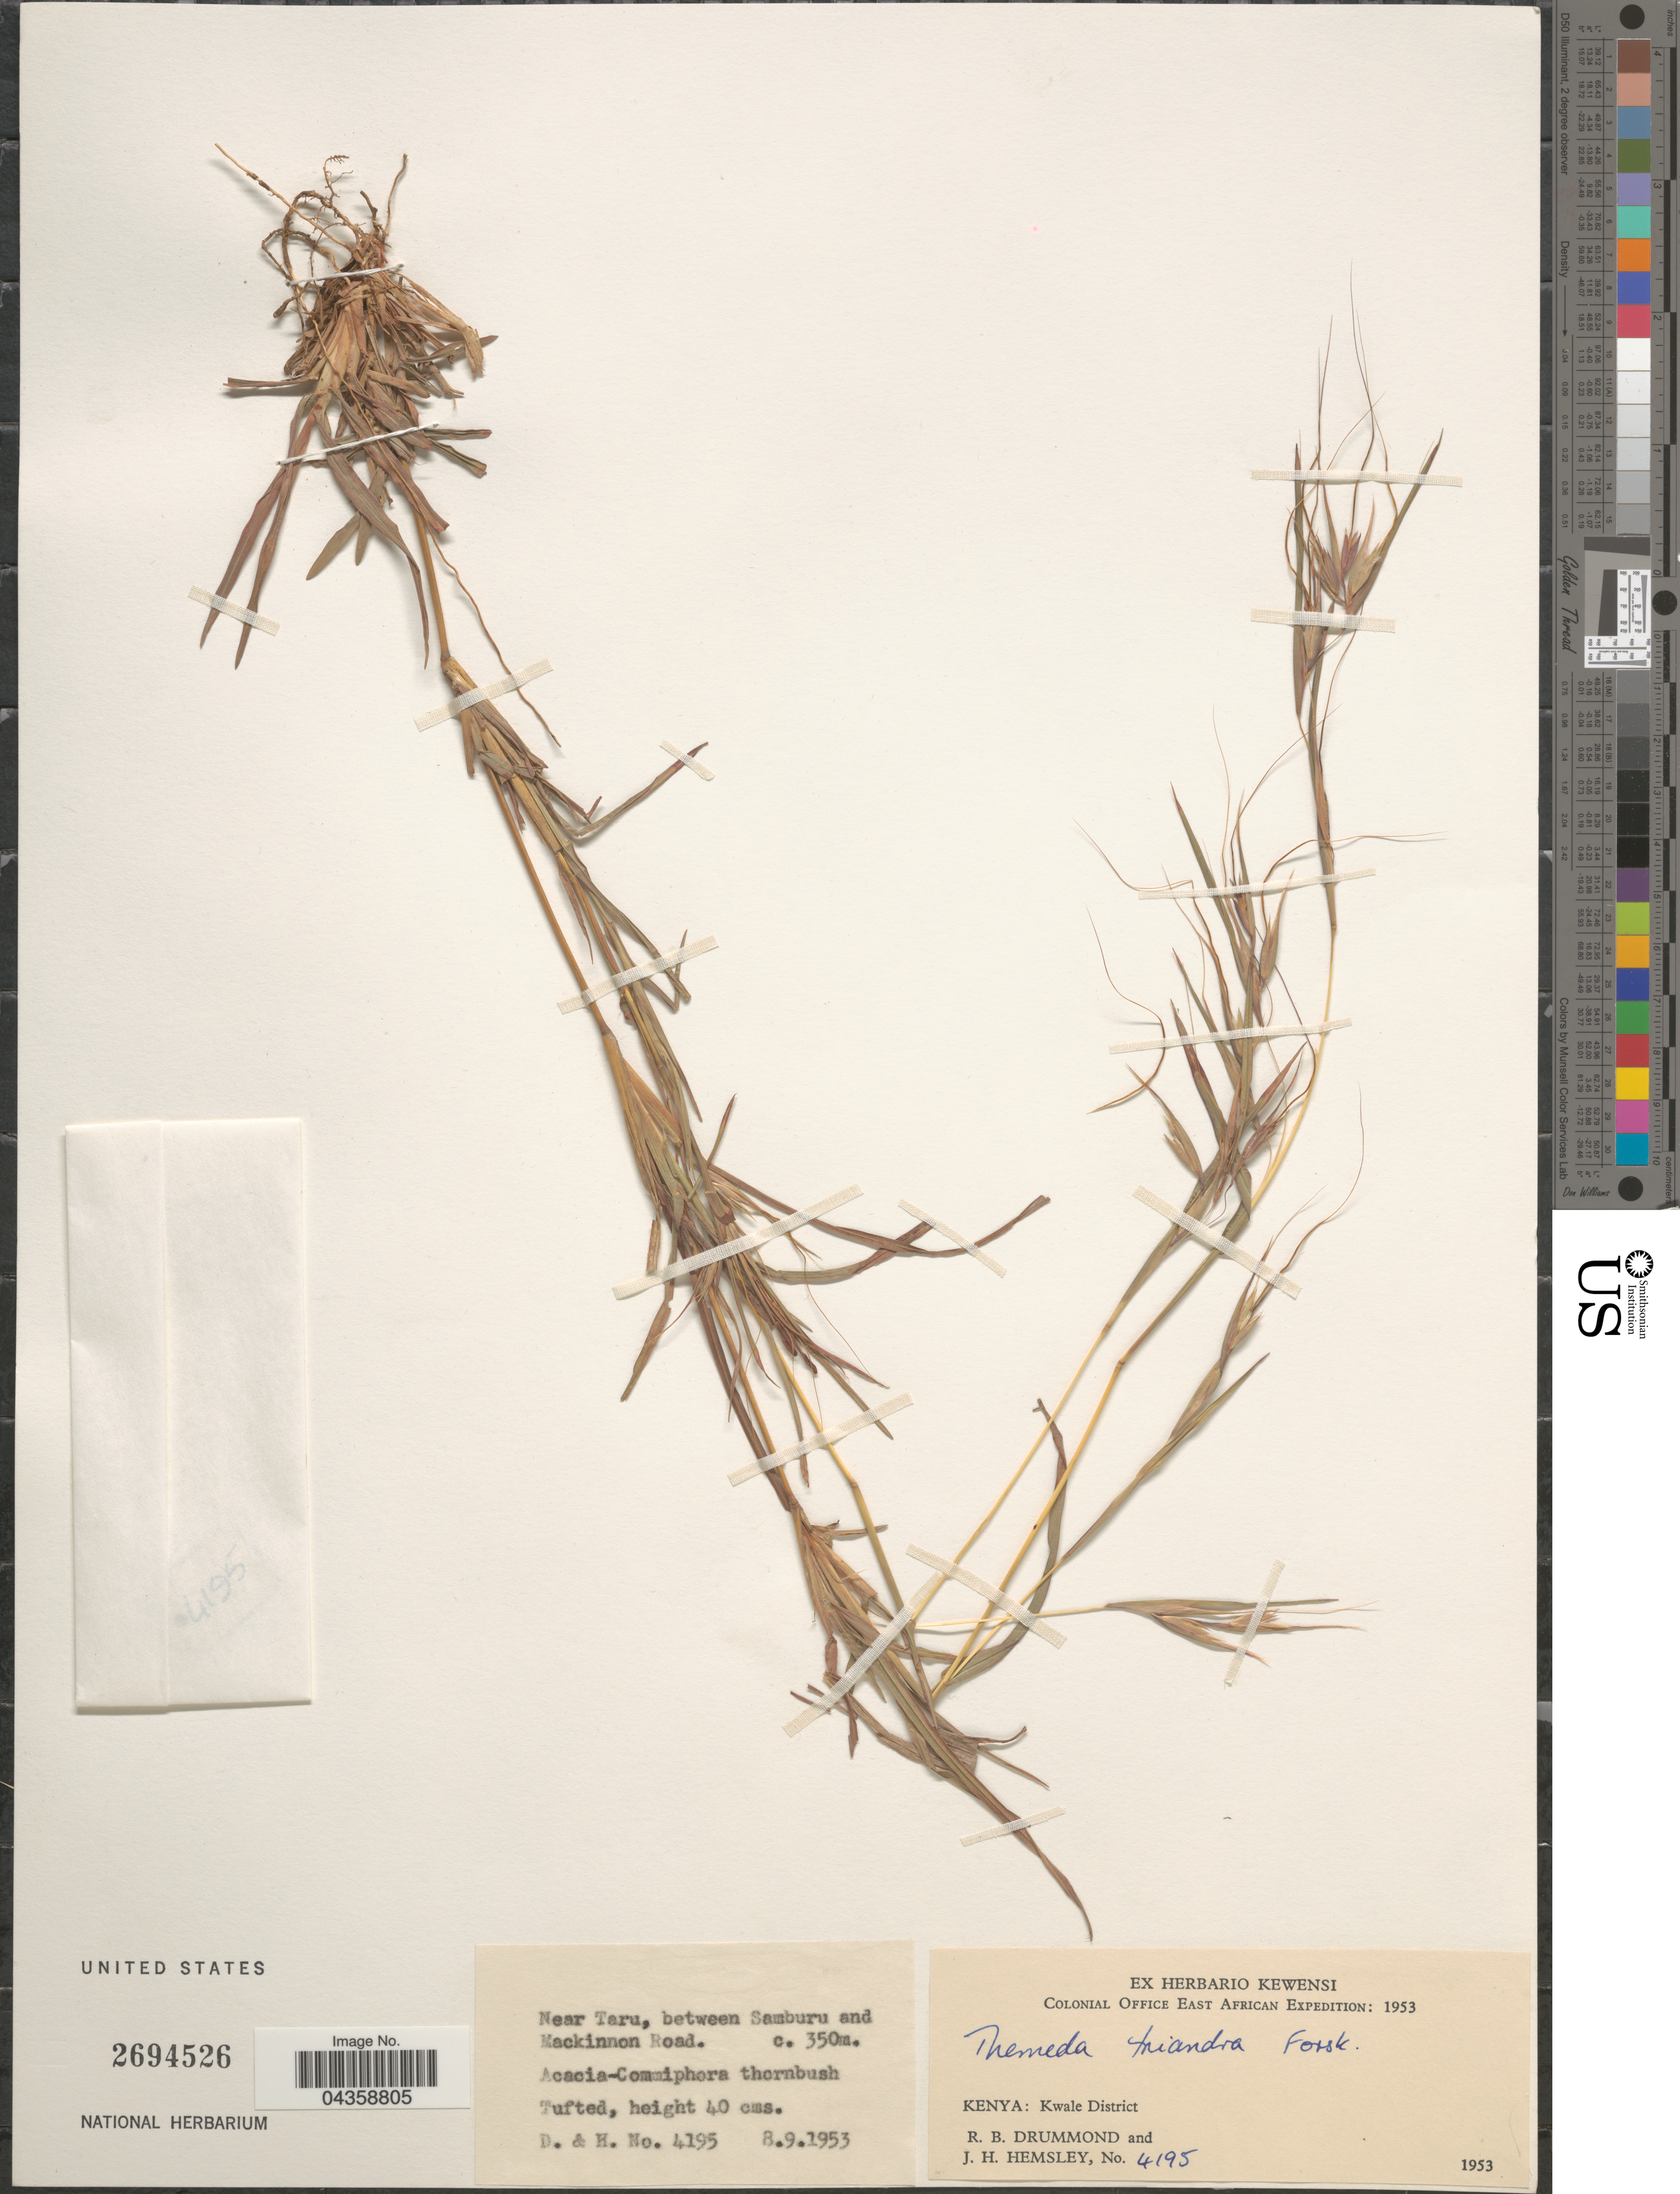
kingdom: Plantae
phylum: Tracheophyta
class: Liliopsida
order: Poales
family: Poaceae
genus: Themeda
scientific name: Themeda quadrivalvis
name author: (L.) Kuntze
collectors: R. Drummond & J. H. Hemsley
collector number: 4195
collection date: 1953-09-08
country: Kenya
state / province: Kwale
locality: Colonial Office East African Expedition: 1953. Kwale District. Near Taru, between Samburu and Mackinnon Road.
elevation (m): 350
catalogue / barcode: US 2694526